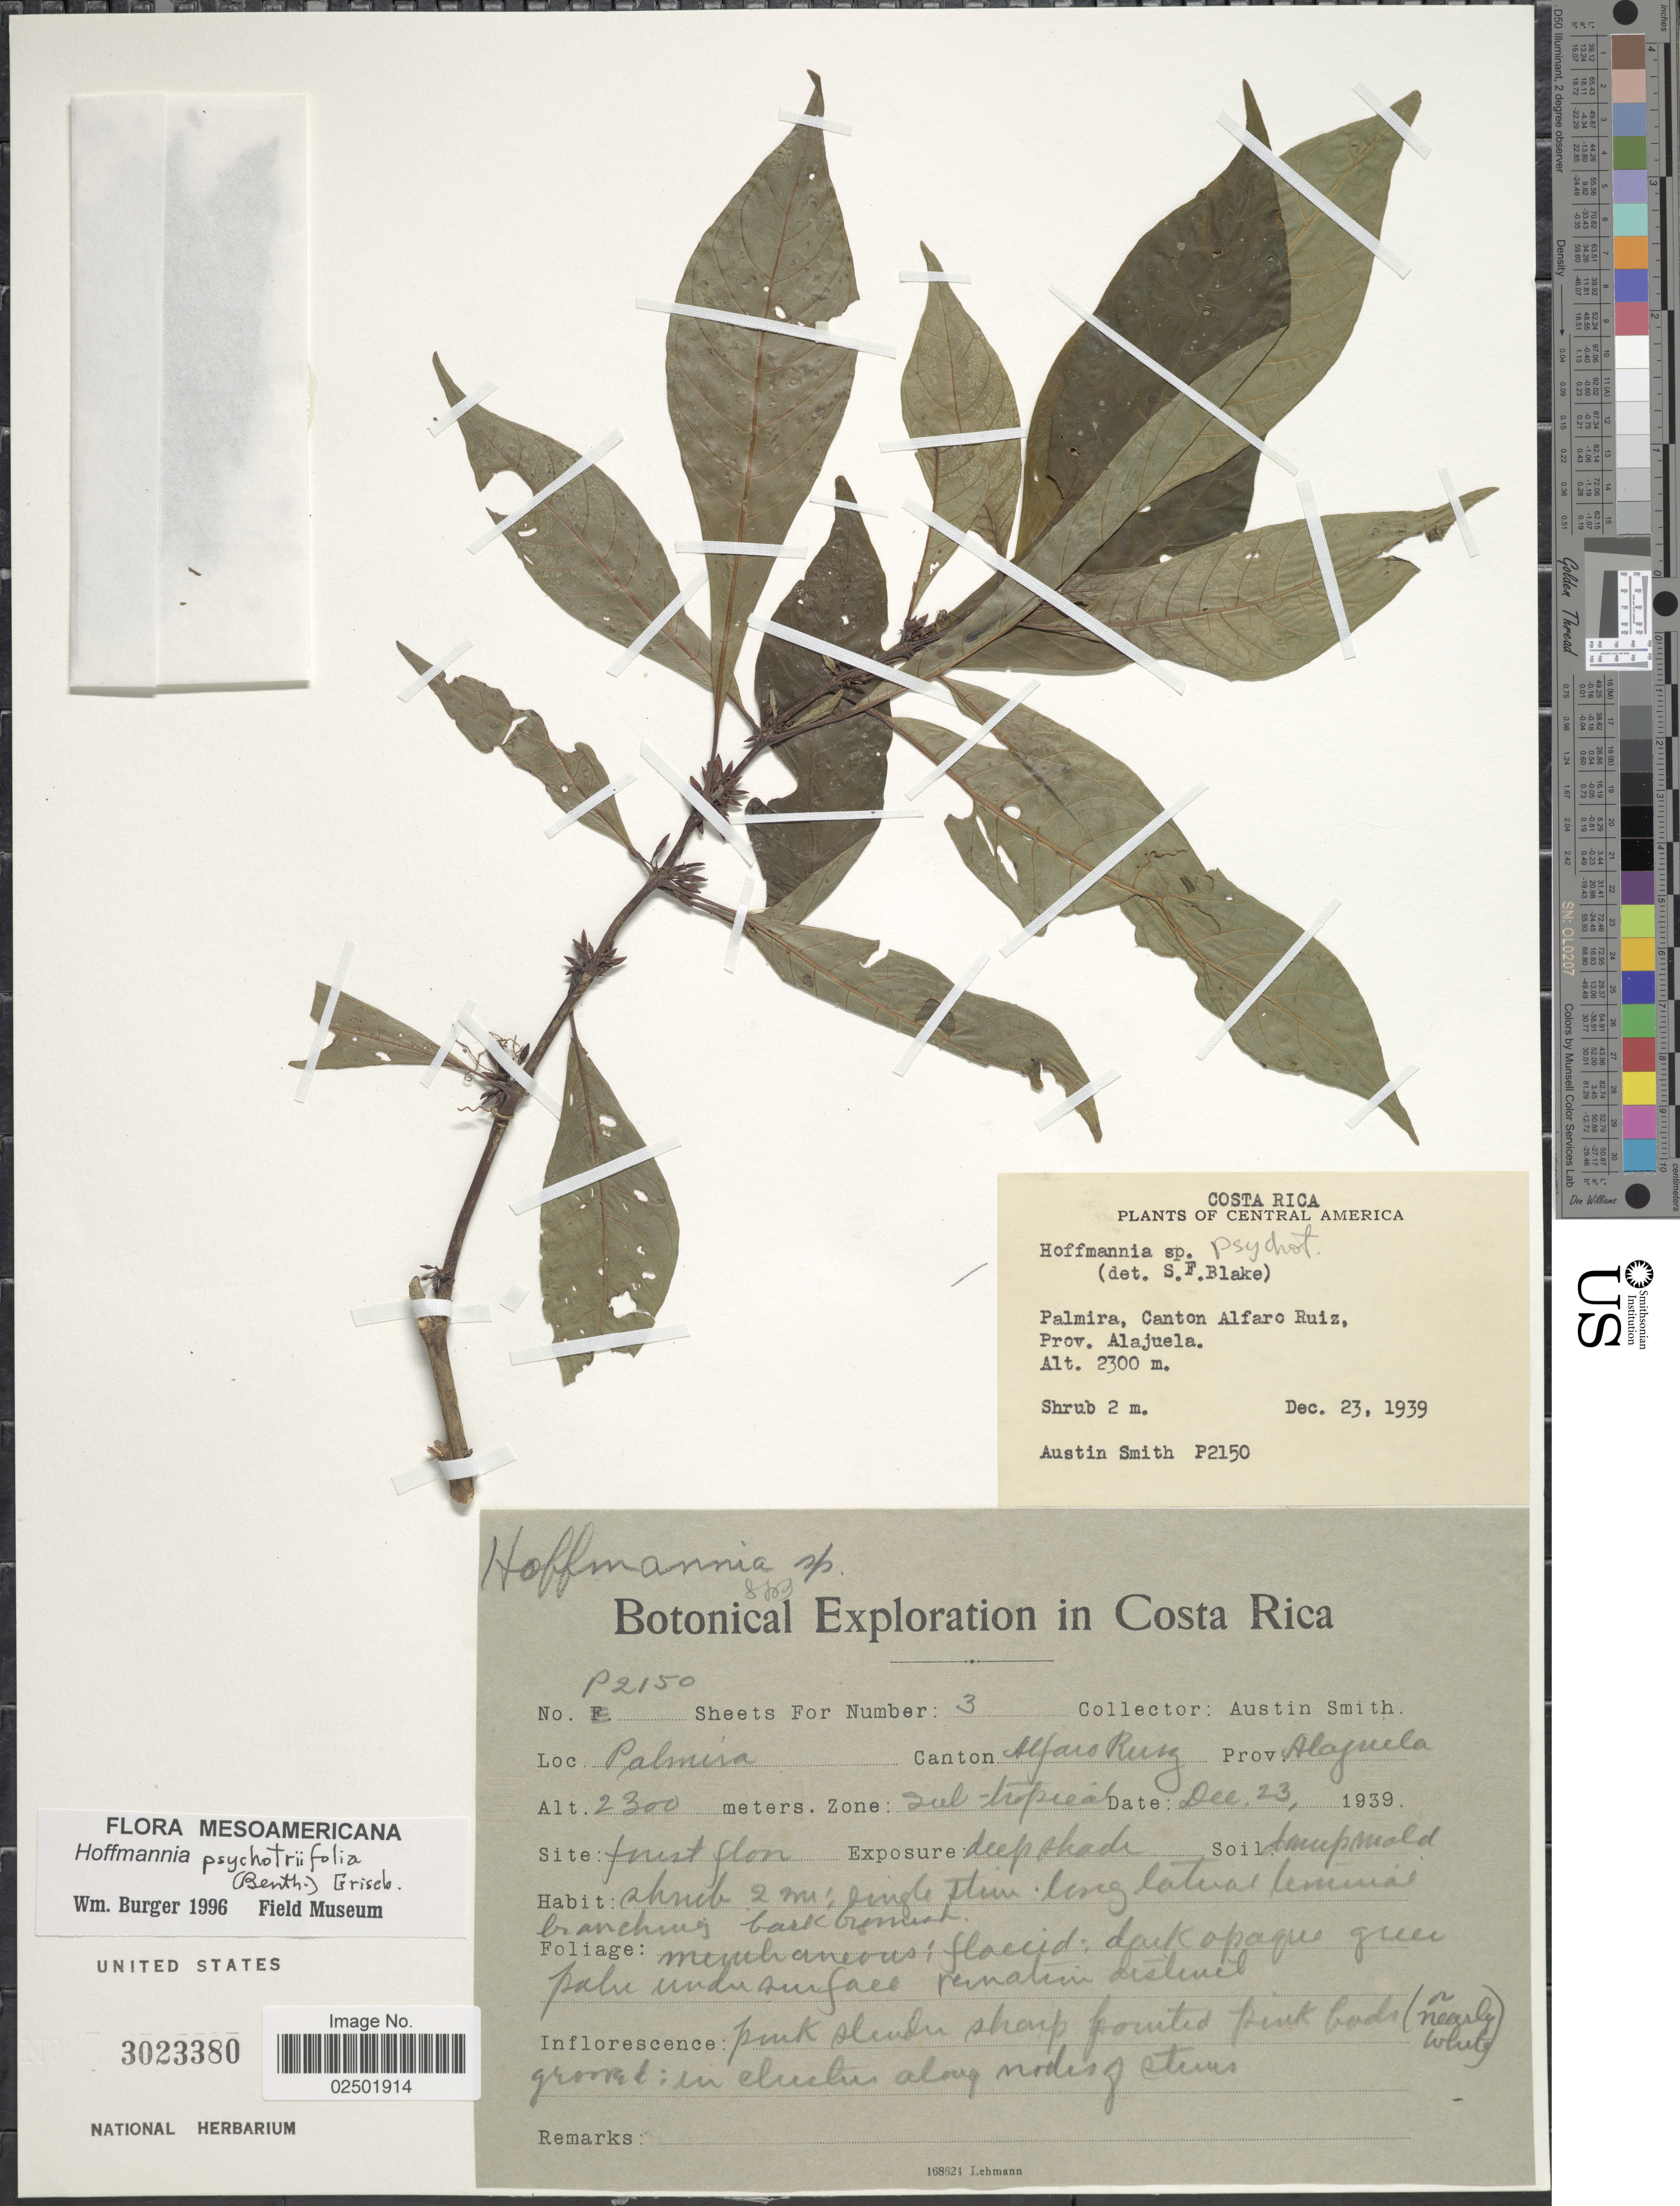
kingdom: Plantae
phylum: Tracheophyta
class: Magnoliopsida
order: Gentianales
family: Rubiaceae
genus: Hoffmannia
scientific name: Hoffmannia psychotriifolia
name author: (Benth.) Griseb.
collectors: Aust P. Smith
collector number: P2150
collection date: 1939-12-23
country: Costa Rica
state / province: Alajuela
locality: Palmira, Canton Alfaro Ruiz,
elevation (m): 2300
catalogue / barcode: US 3023380